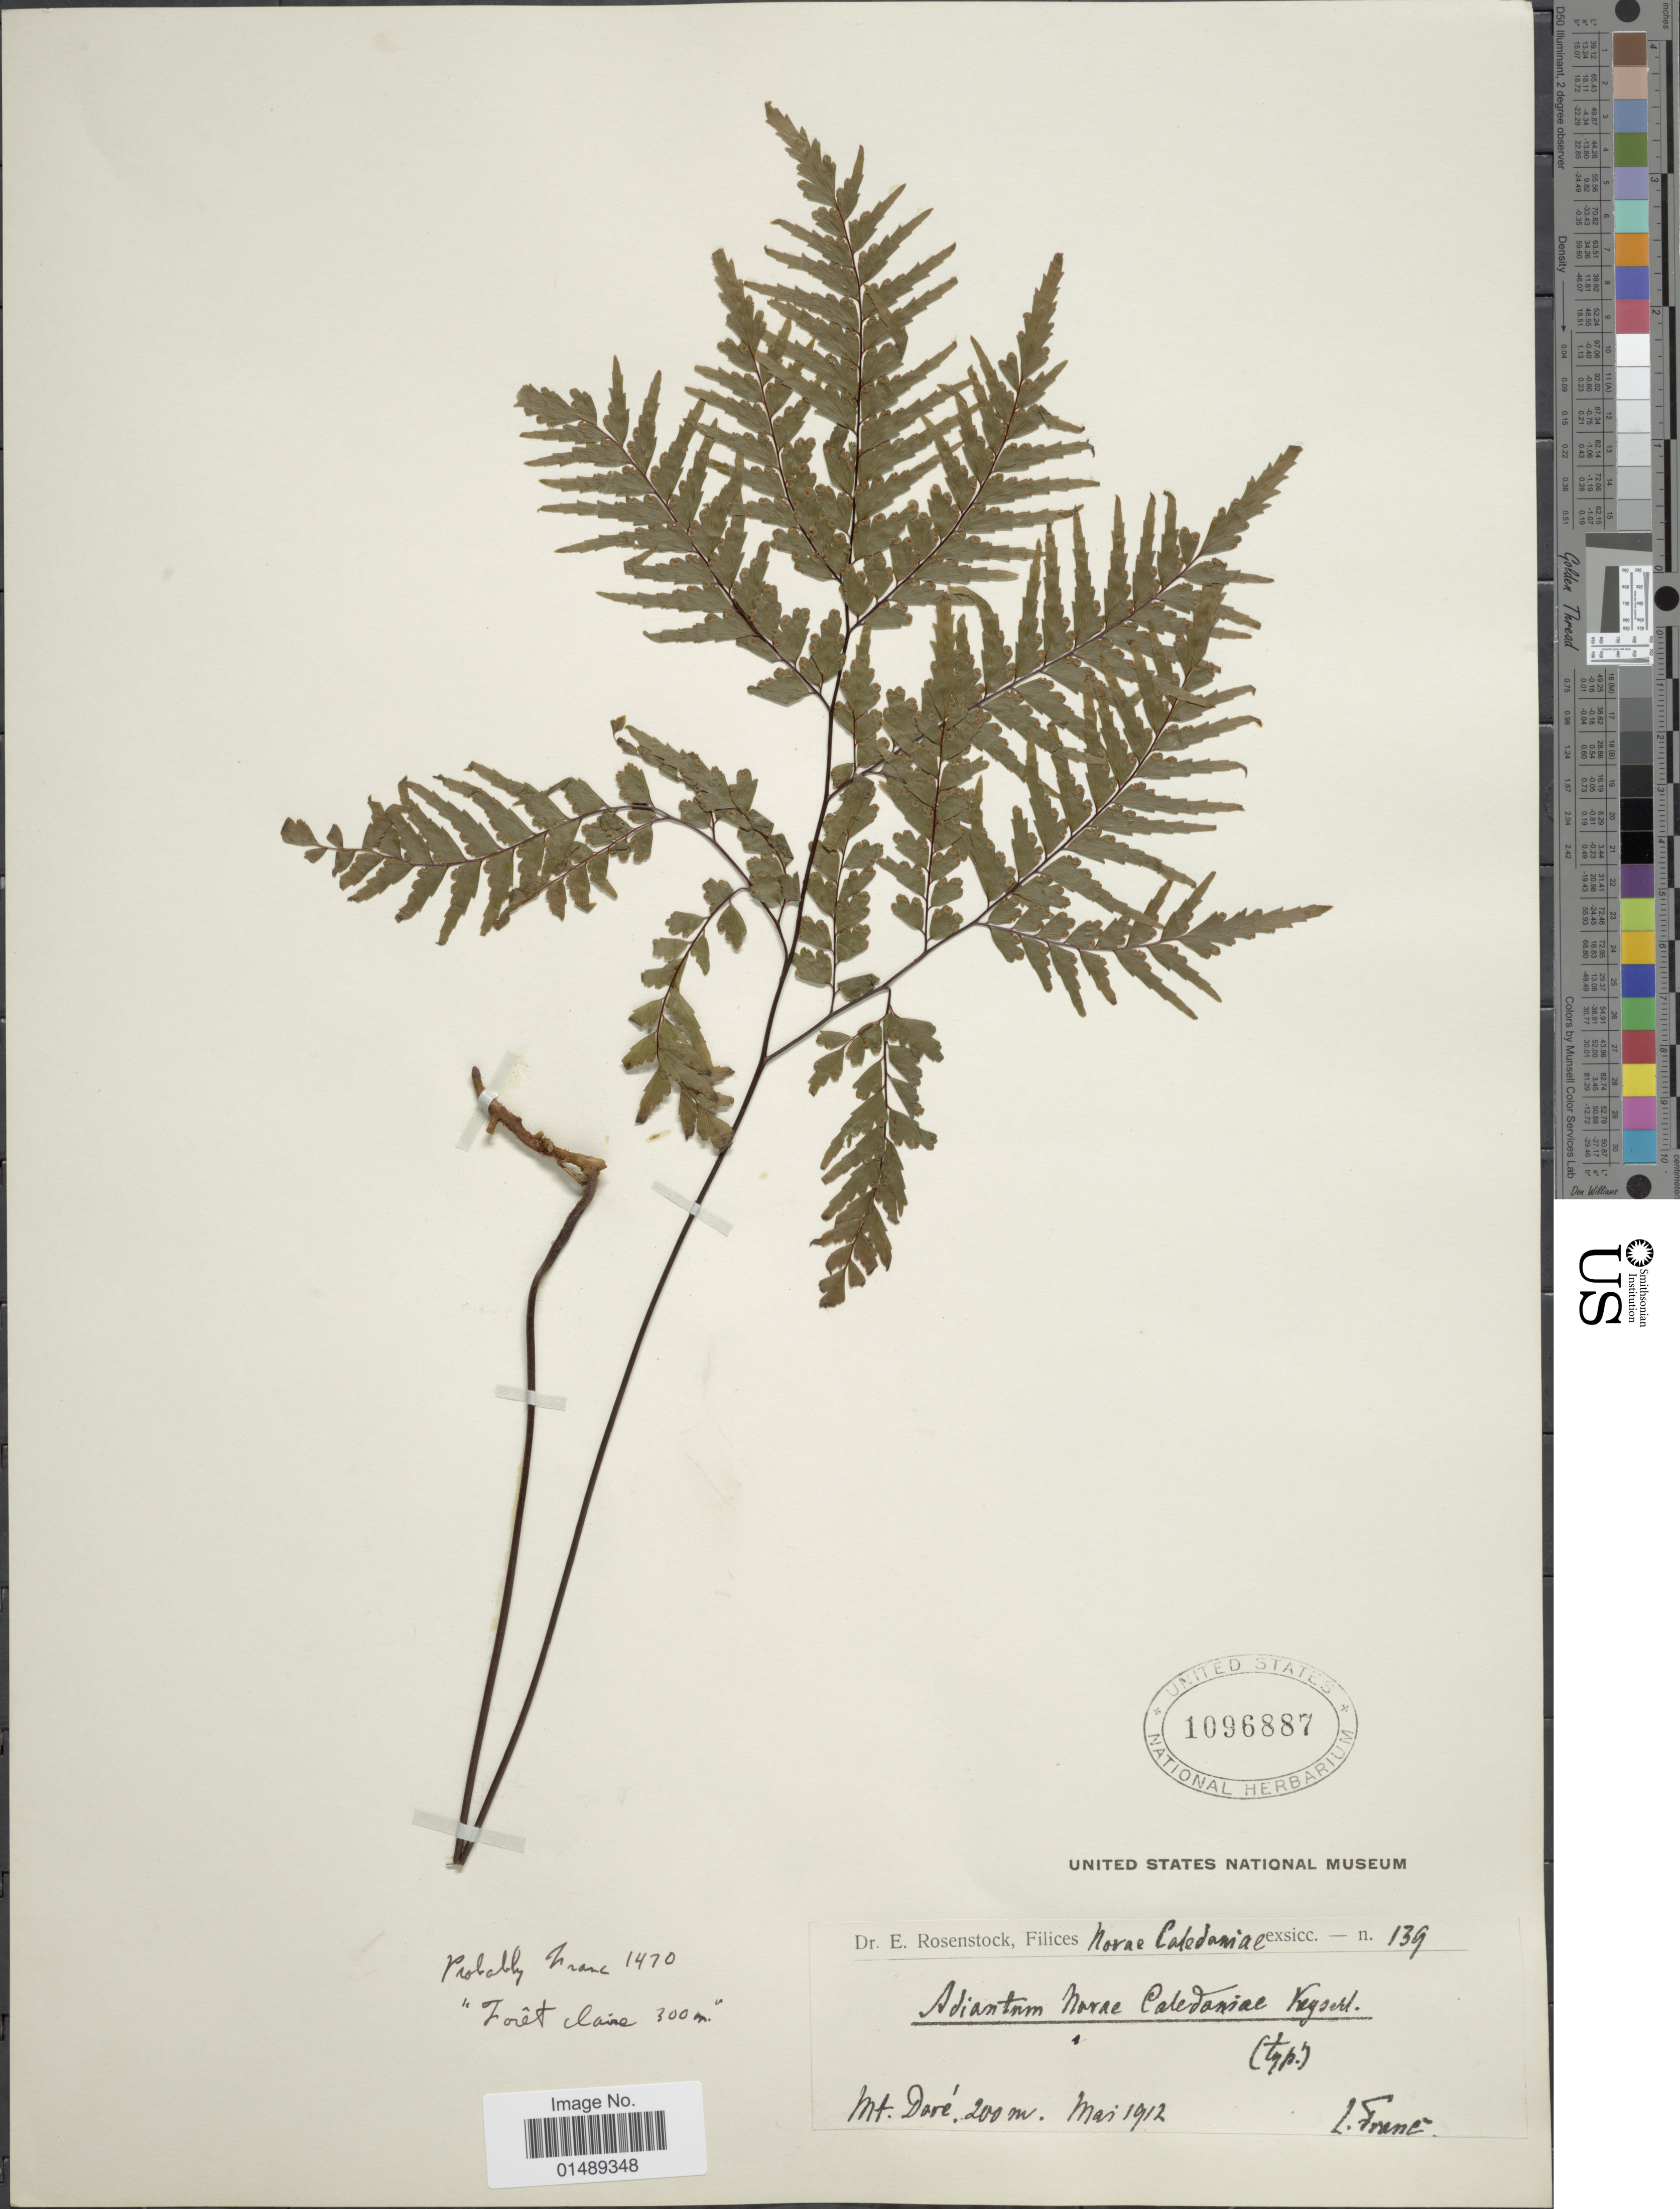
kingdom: Plantae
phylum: Tracheophyta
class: Polypodiopsida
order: Polypodiales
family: Pteridaceae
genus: Adiantum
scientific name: Adiantum novae-caledoniae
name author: Keyserl.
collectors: I. Franc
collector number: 139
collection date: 1912-05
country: New Caledonia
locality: New Caledonia, Mt.Dore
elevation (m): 200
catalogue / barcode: US 1096887